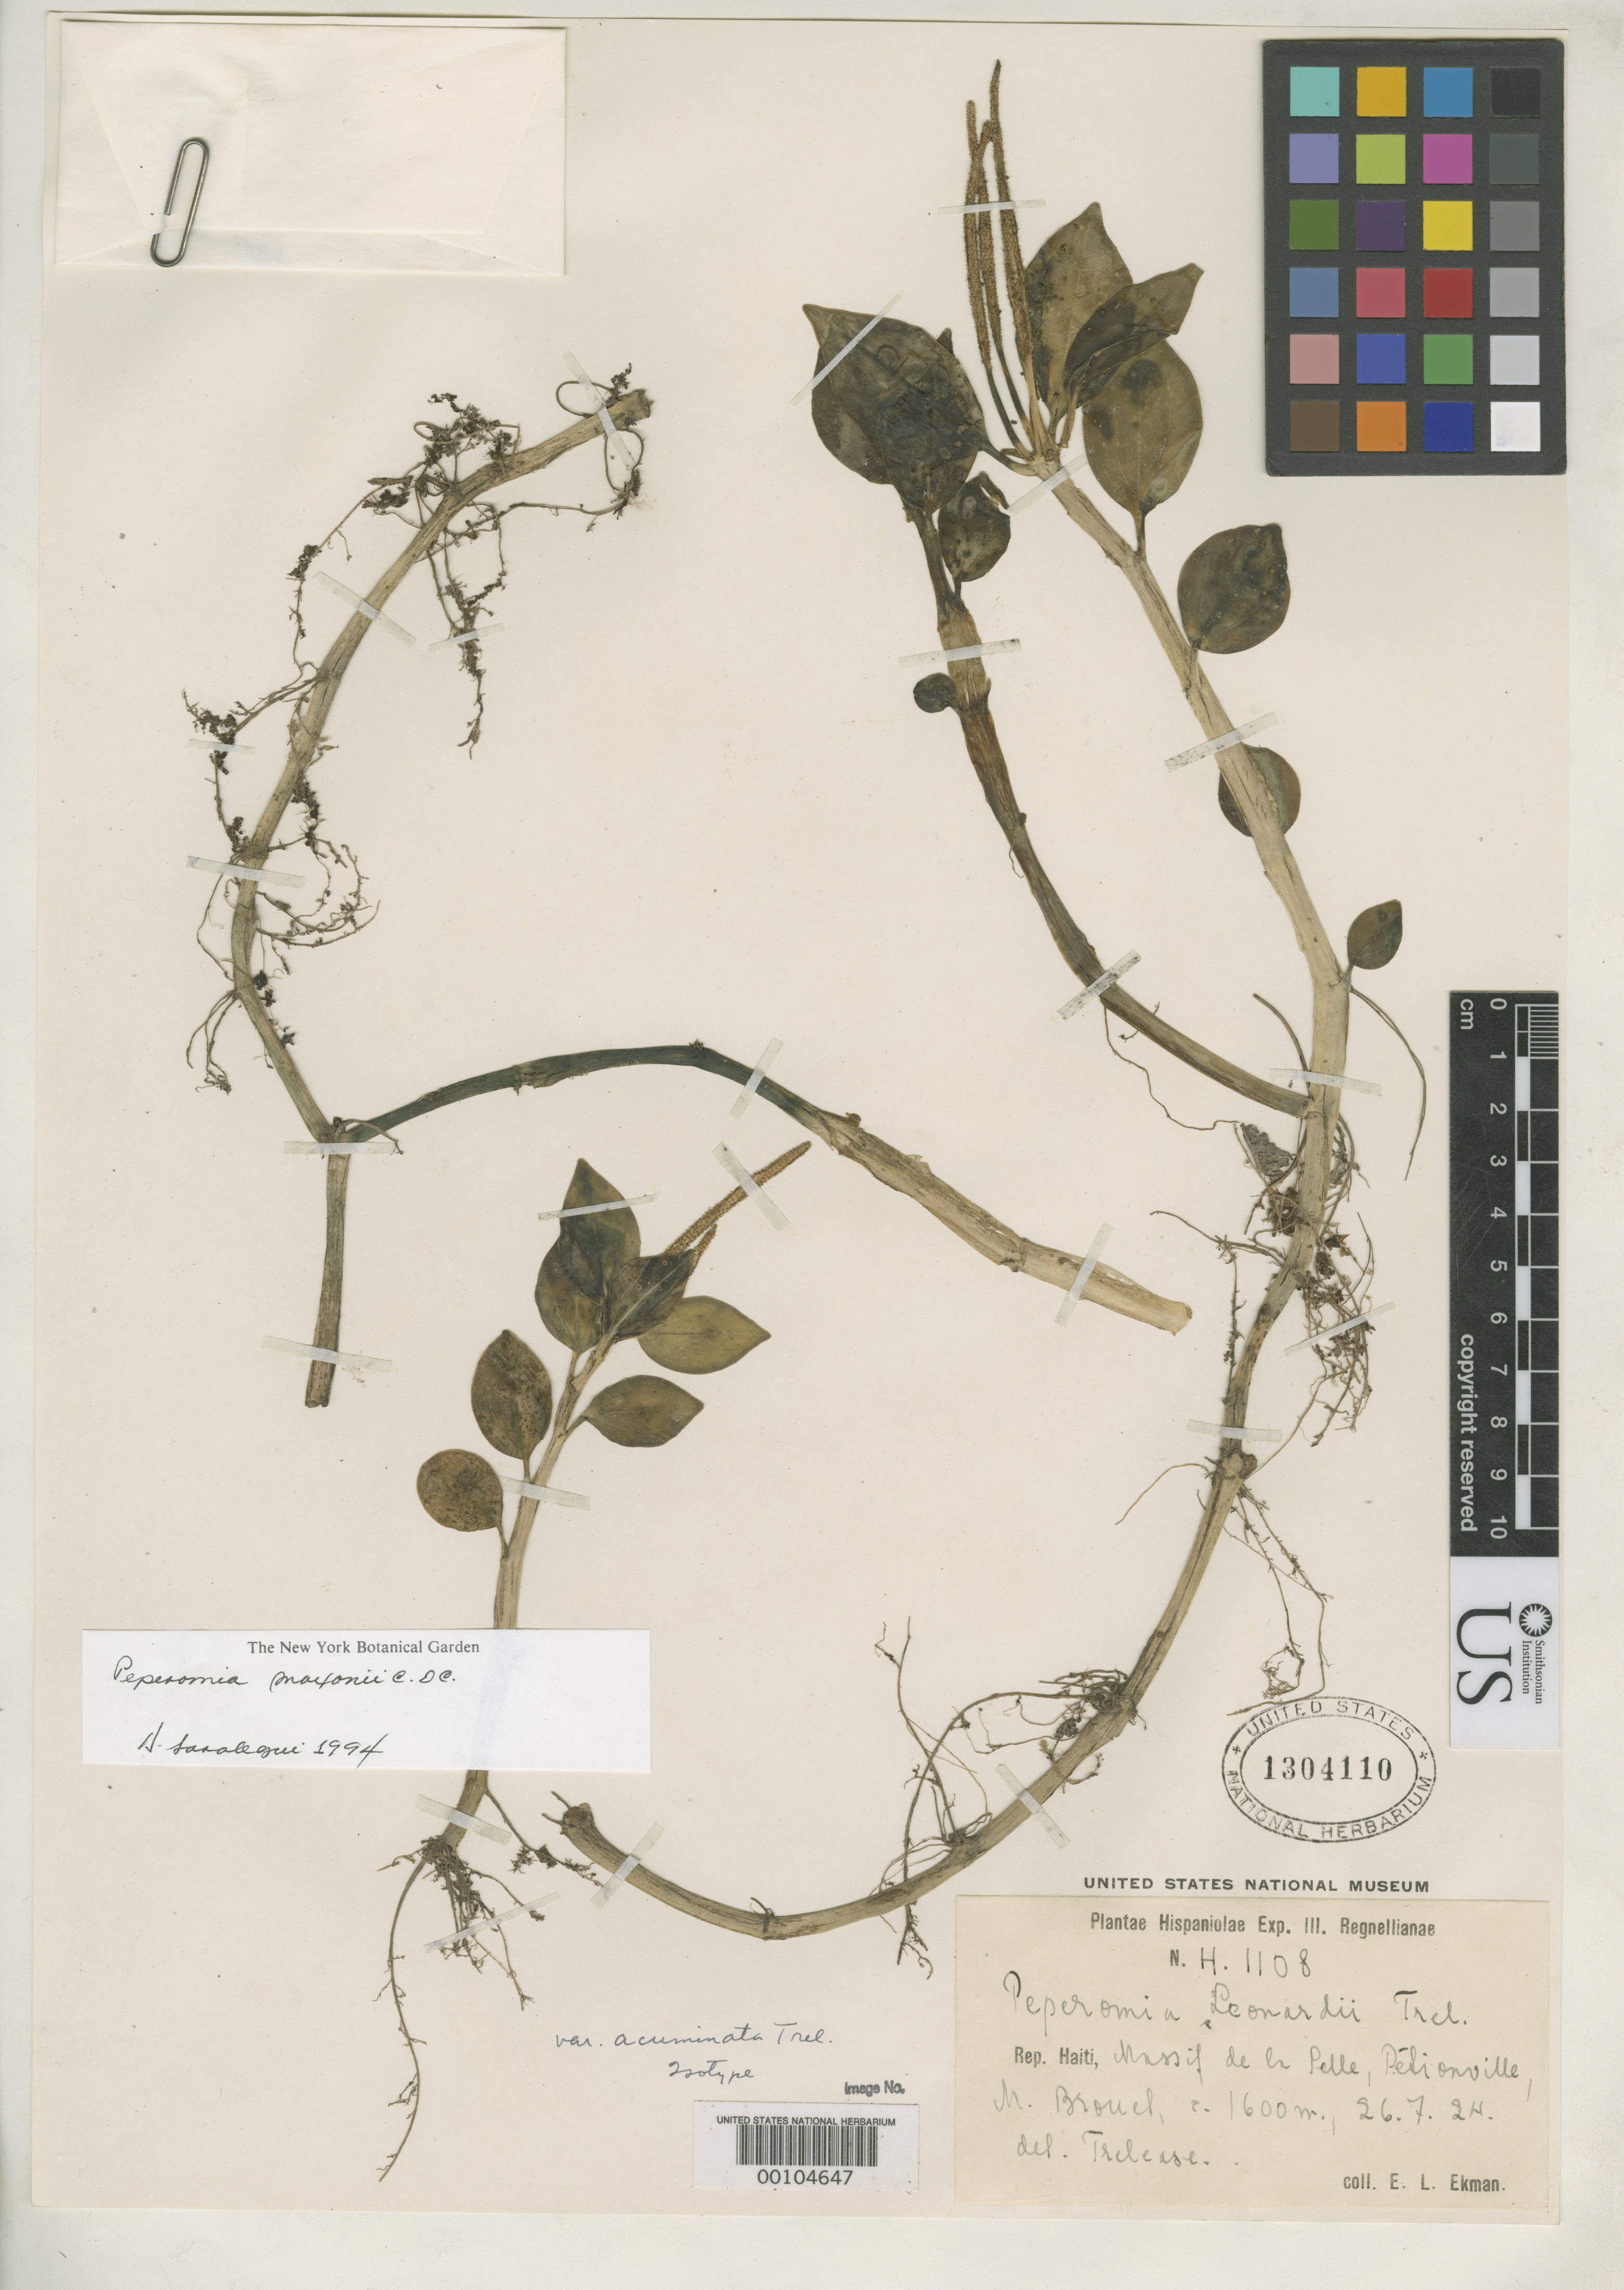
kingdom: Plantae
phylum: Tracheophyta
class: Magnoliopsida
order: Piperales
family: Piperaceae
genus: Peperomia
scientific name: Peperomia leonardi var. acuminata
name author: Trel.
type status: Isotype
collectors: E. L. Ekman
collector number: H 1108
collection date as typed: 26 Jul 1924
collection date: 1924-07-26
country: Haiti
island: Hispaniola Island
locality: Massif de La Pelle, Petionville, M. Brouel.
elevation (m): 1600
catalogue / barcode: US 1304110